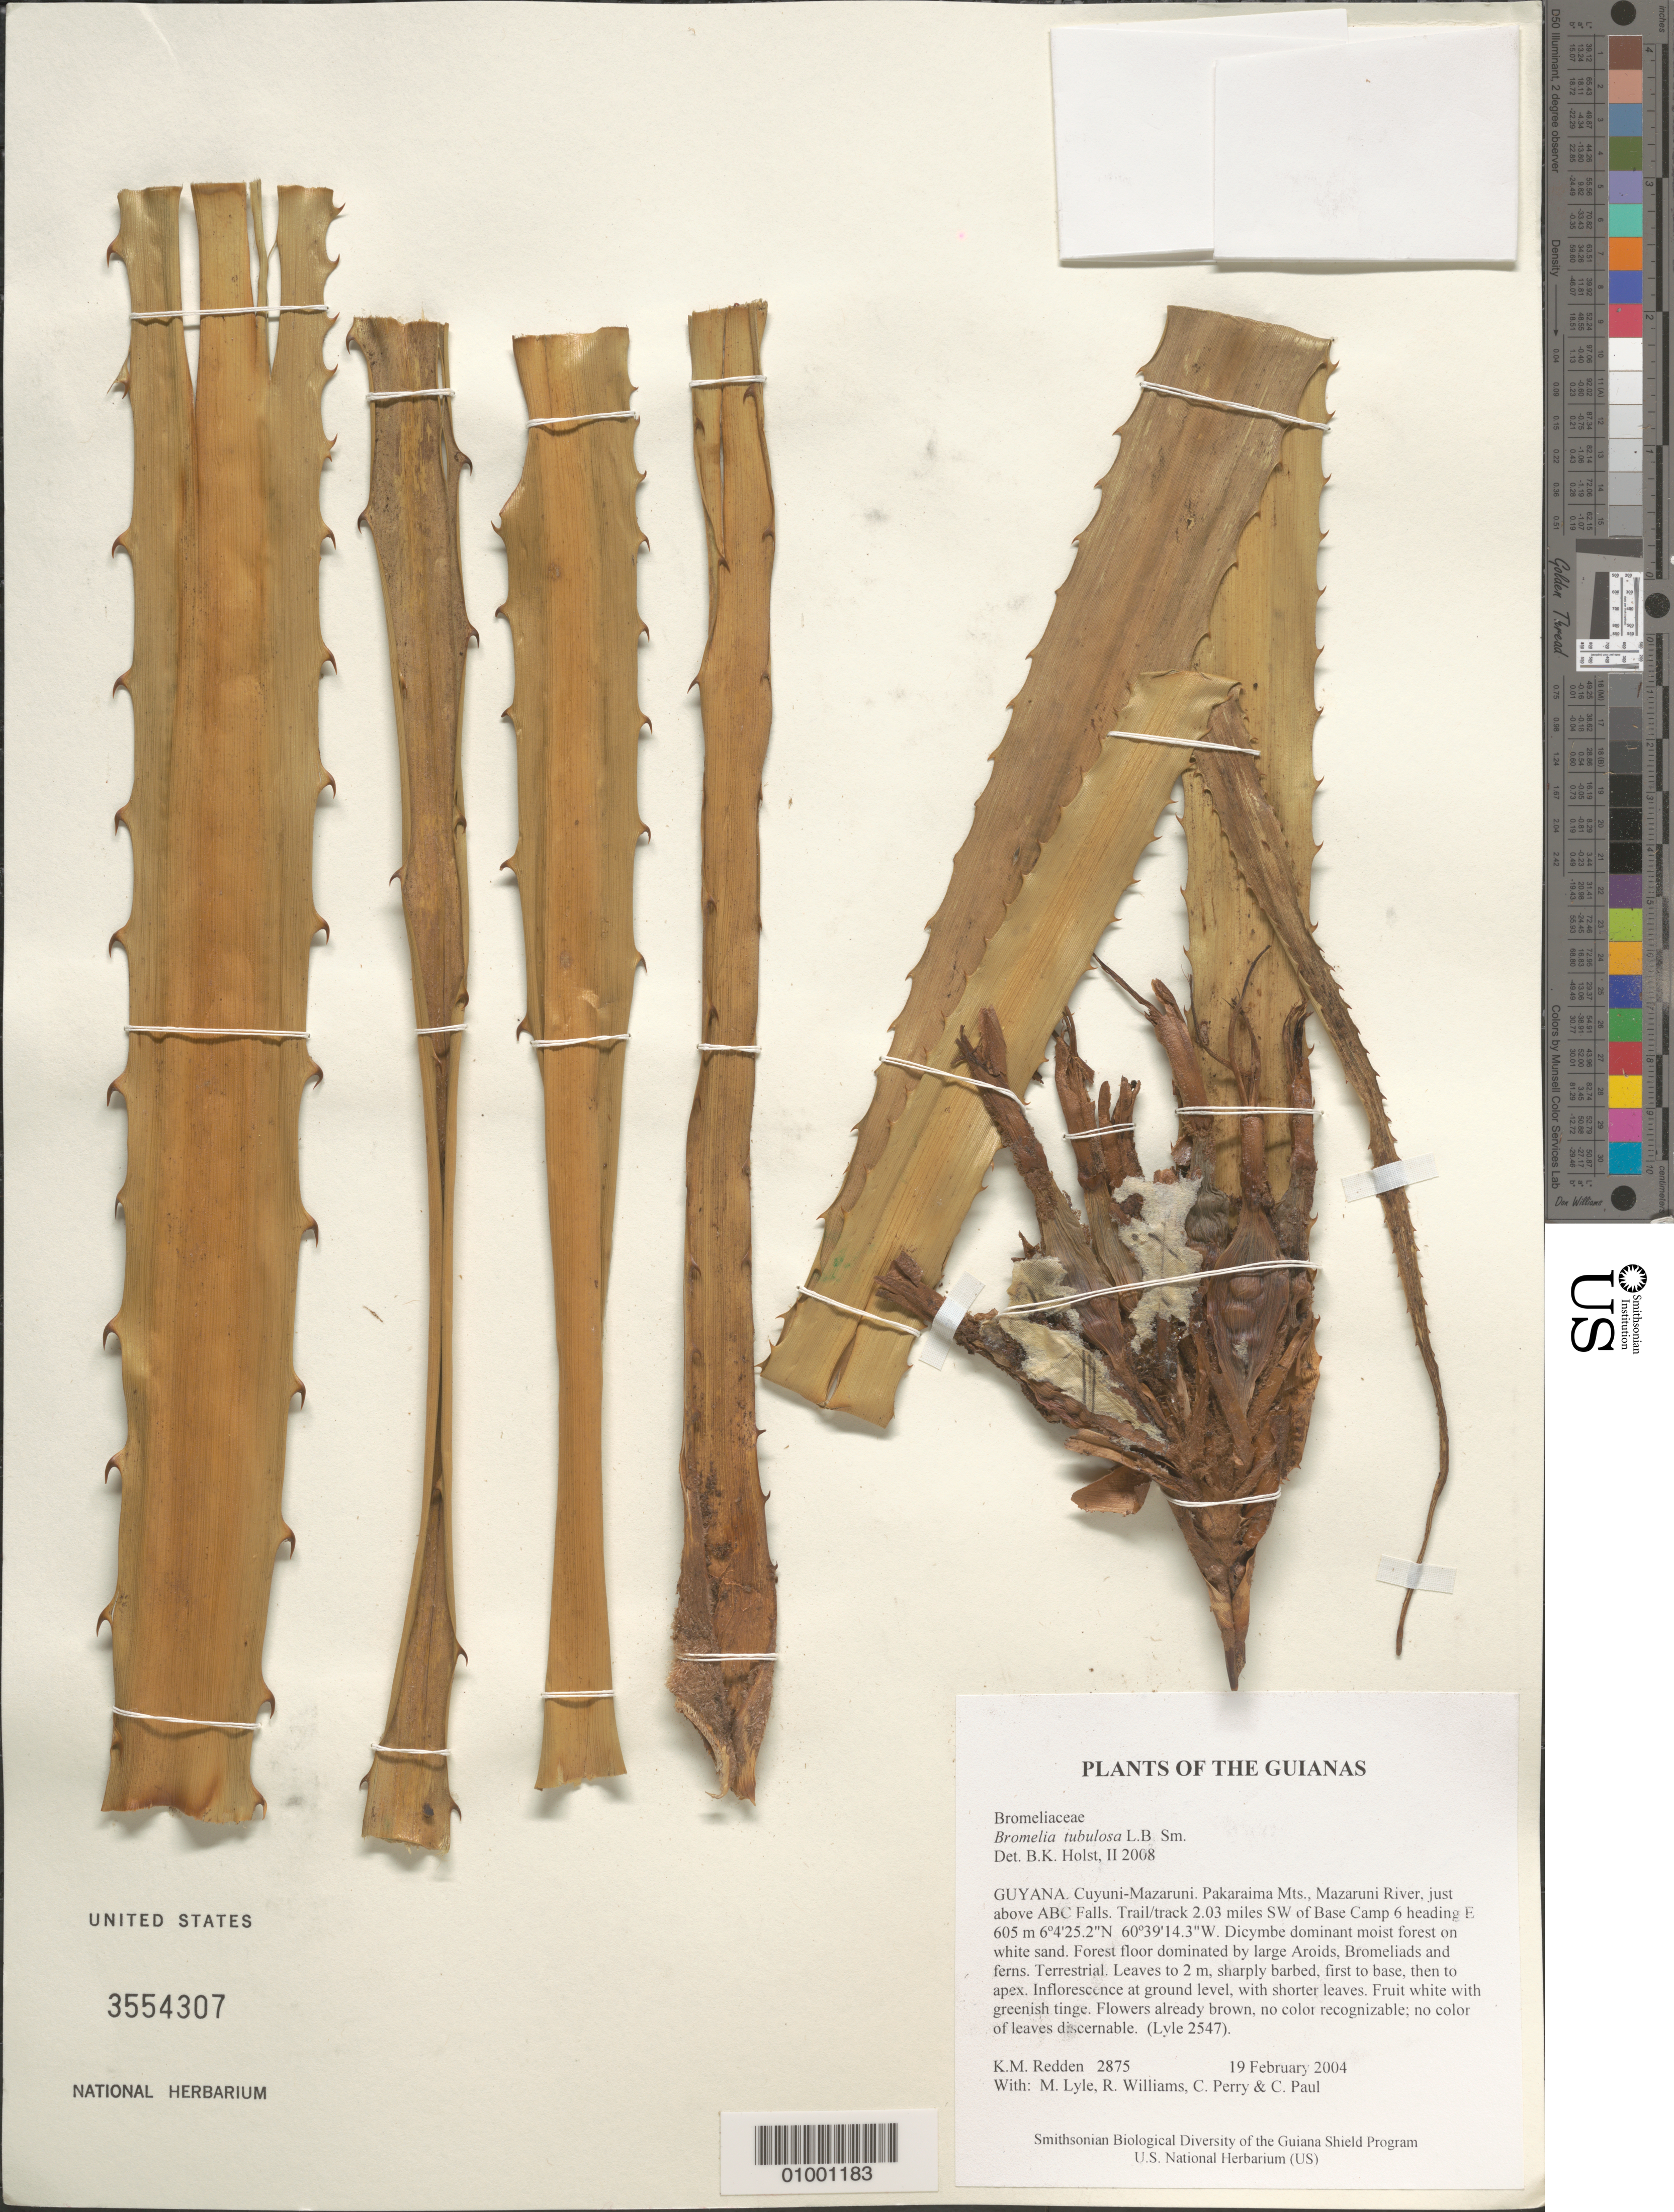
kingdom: Plantae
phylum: Tracheophyta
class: Liliopsida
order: Poales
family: Bromeliaceae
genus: Bromelia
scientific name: Bromelia tubulosa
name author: L.B. Sm.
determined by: Holst, Bruce K.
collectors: K. M. Redden, M. Lyle, R. Williams, C. Perry & C. Paul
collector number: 2875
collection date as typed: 19 February 2004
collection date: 2004-02-19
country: Guyana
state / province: Cuyuni-Mazaruni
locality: Pakaraima Mts., Mazaruni River, just above ABC Falls. Trail/track 2.03 miles SW of Base Camp 6 heading E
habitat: Dicymbe dominant moist forest on white sand. Forest floor dominated by large Aroids, Bromeliads and ferns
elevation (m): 605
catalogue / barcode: US 3554307